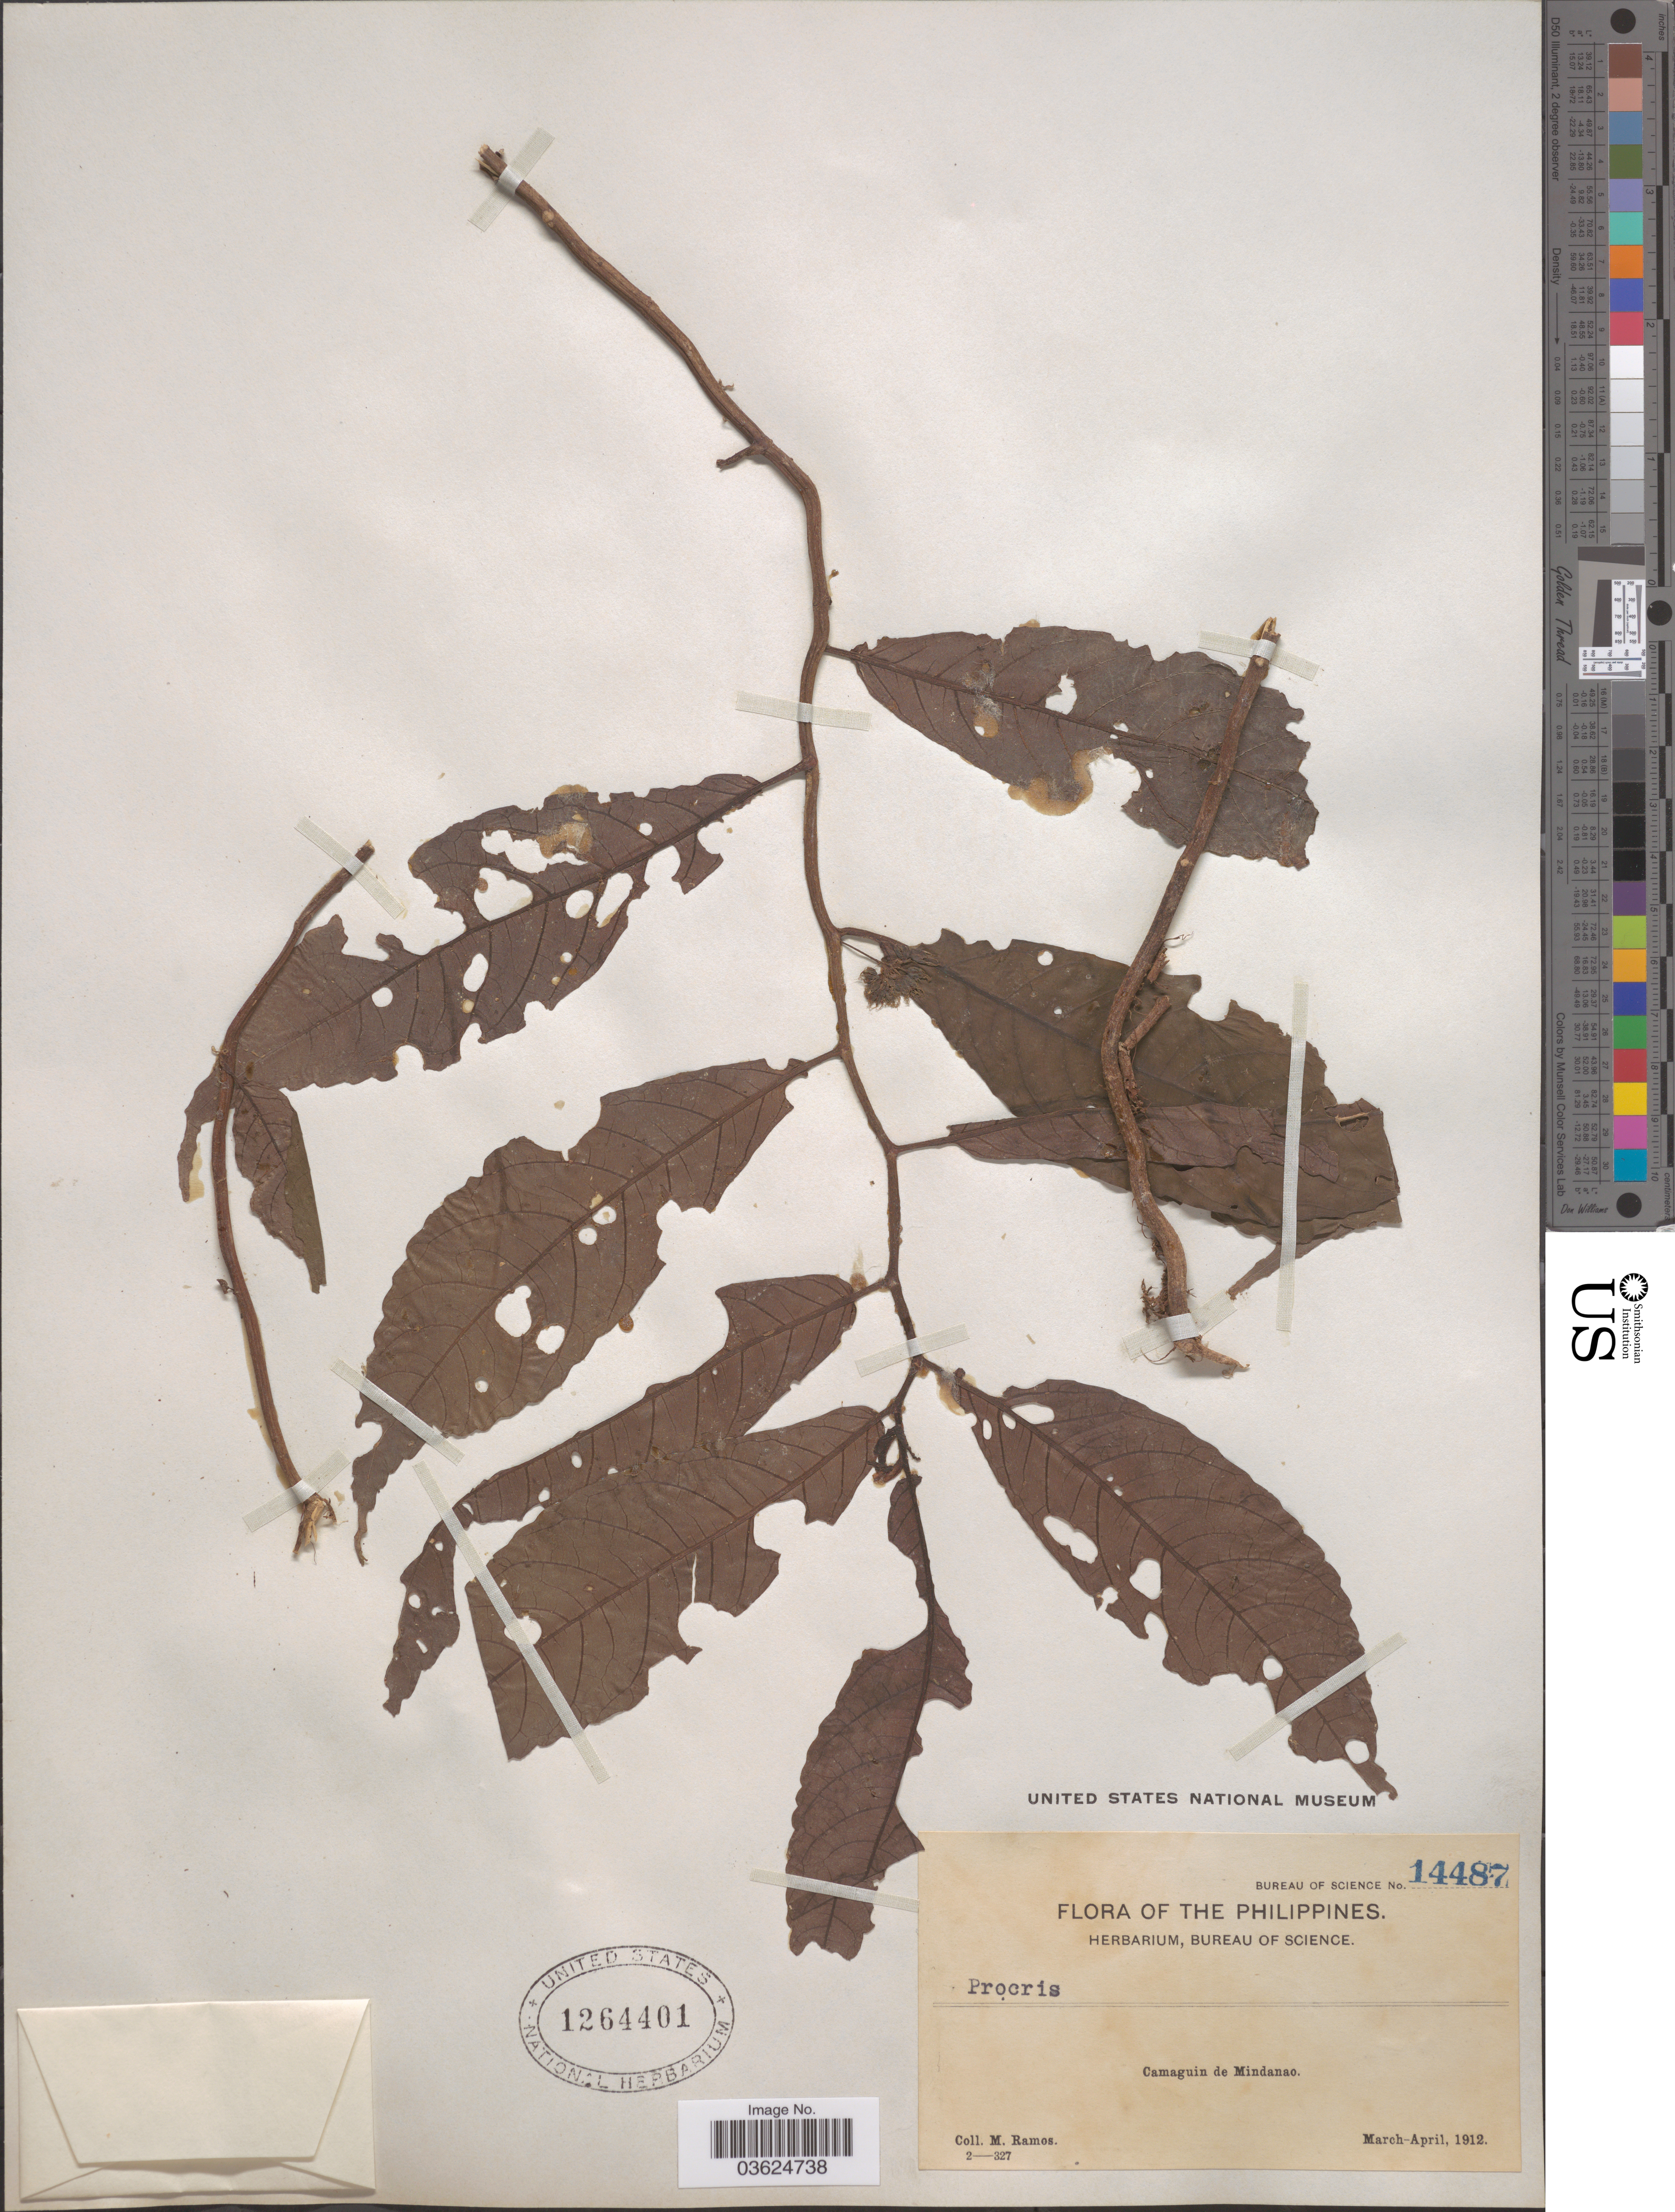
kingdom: Plantae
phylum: Tracheophyta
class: Magnoliopsida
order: Rosales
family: Urticaceae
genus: Procris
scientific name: Procris sp.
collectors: M. Ramos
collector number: Bureau of Science 14487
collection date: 1912-03/1912-04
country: Philippines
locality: Camaguin de Mindanao.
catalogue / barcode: US 1264401